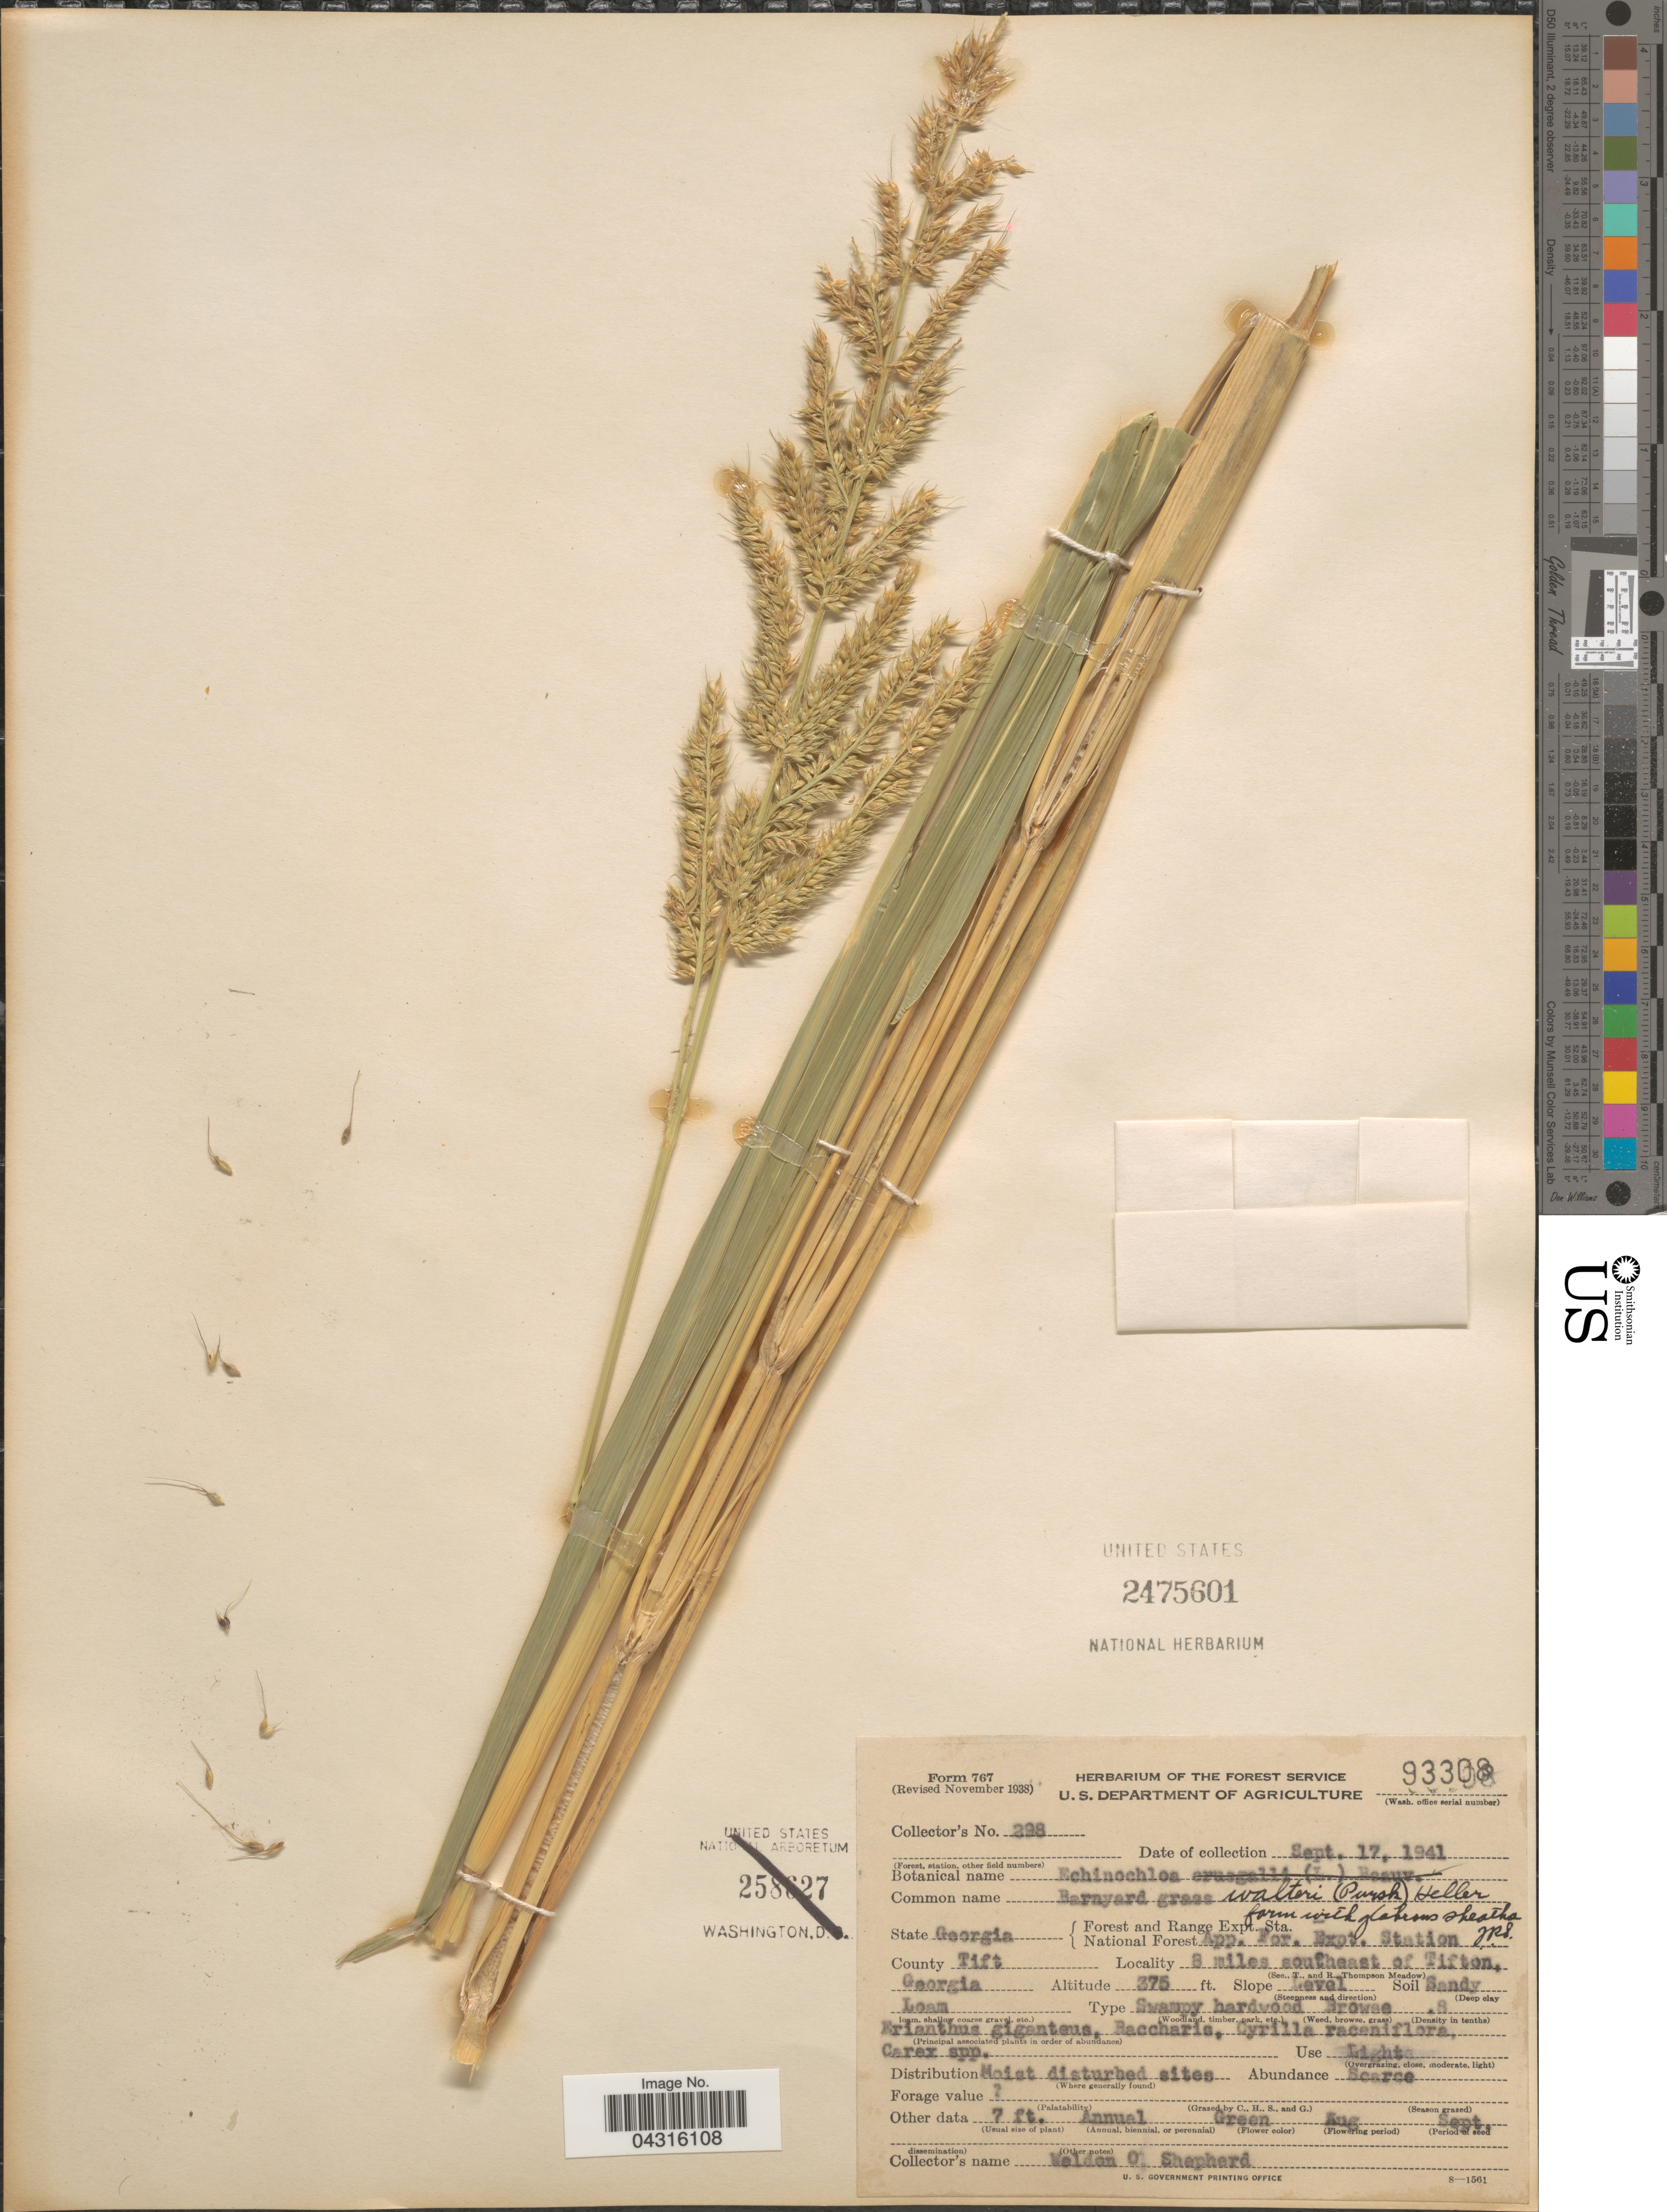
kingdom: Plantae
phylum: Tracheophyta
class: Liliopsida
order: Poales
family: Poaceae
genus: Echinochloa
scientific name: Echinochloa walteri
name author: (Pursh) A. Heller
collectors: W. Shepherd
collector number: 298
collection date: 1941-09-17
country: United States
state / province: Georgia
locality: Forest and Range Expt. Sta. National Forest App. For. Exp. Station. County Tift. 8 miles southeast of Tifton, Georgia.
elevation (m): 114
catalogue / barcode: US 2475601